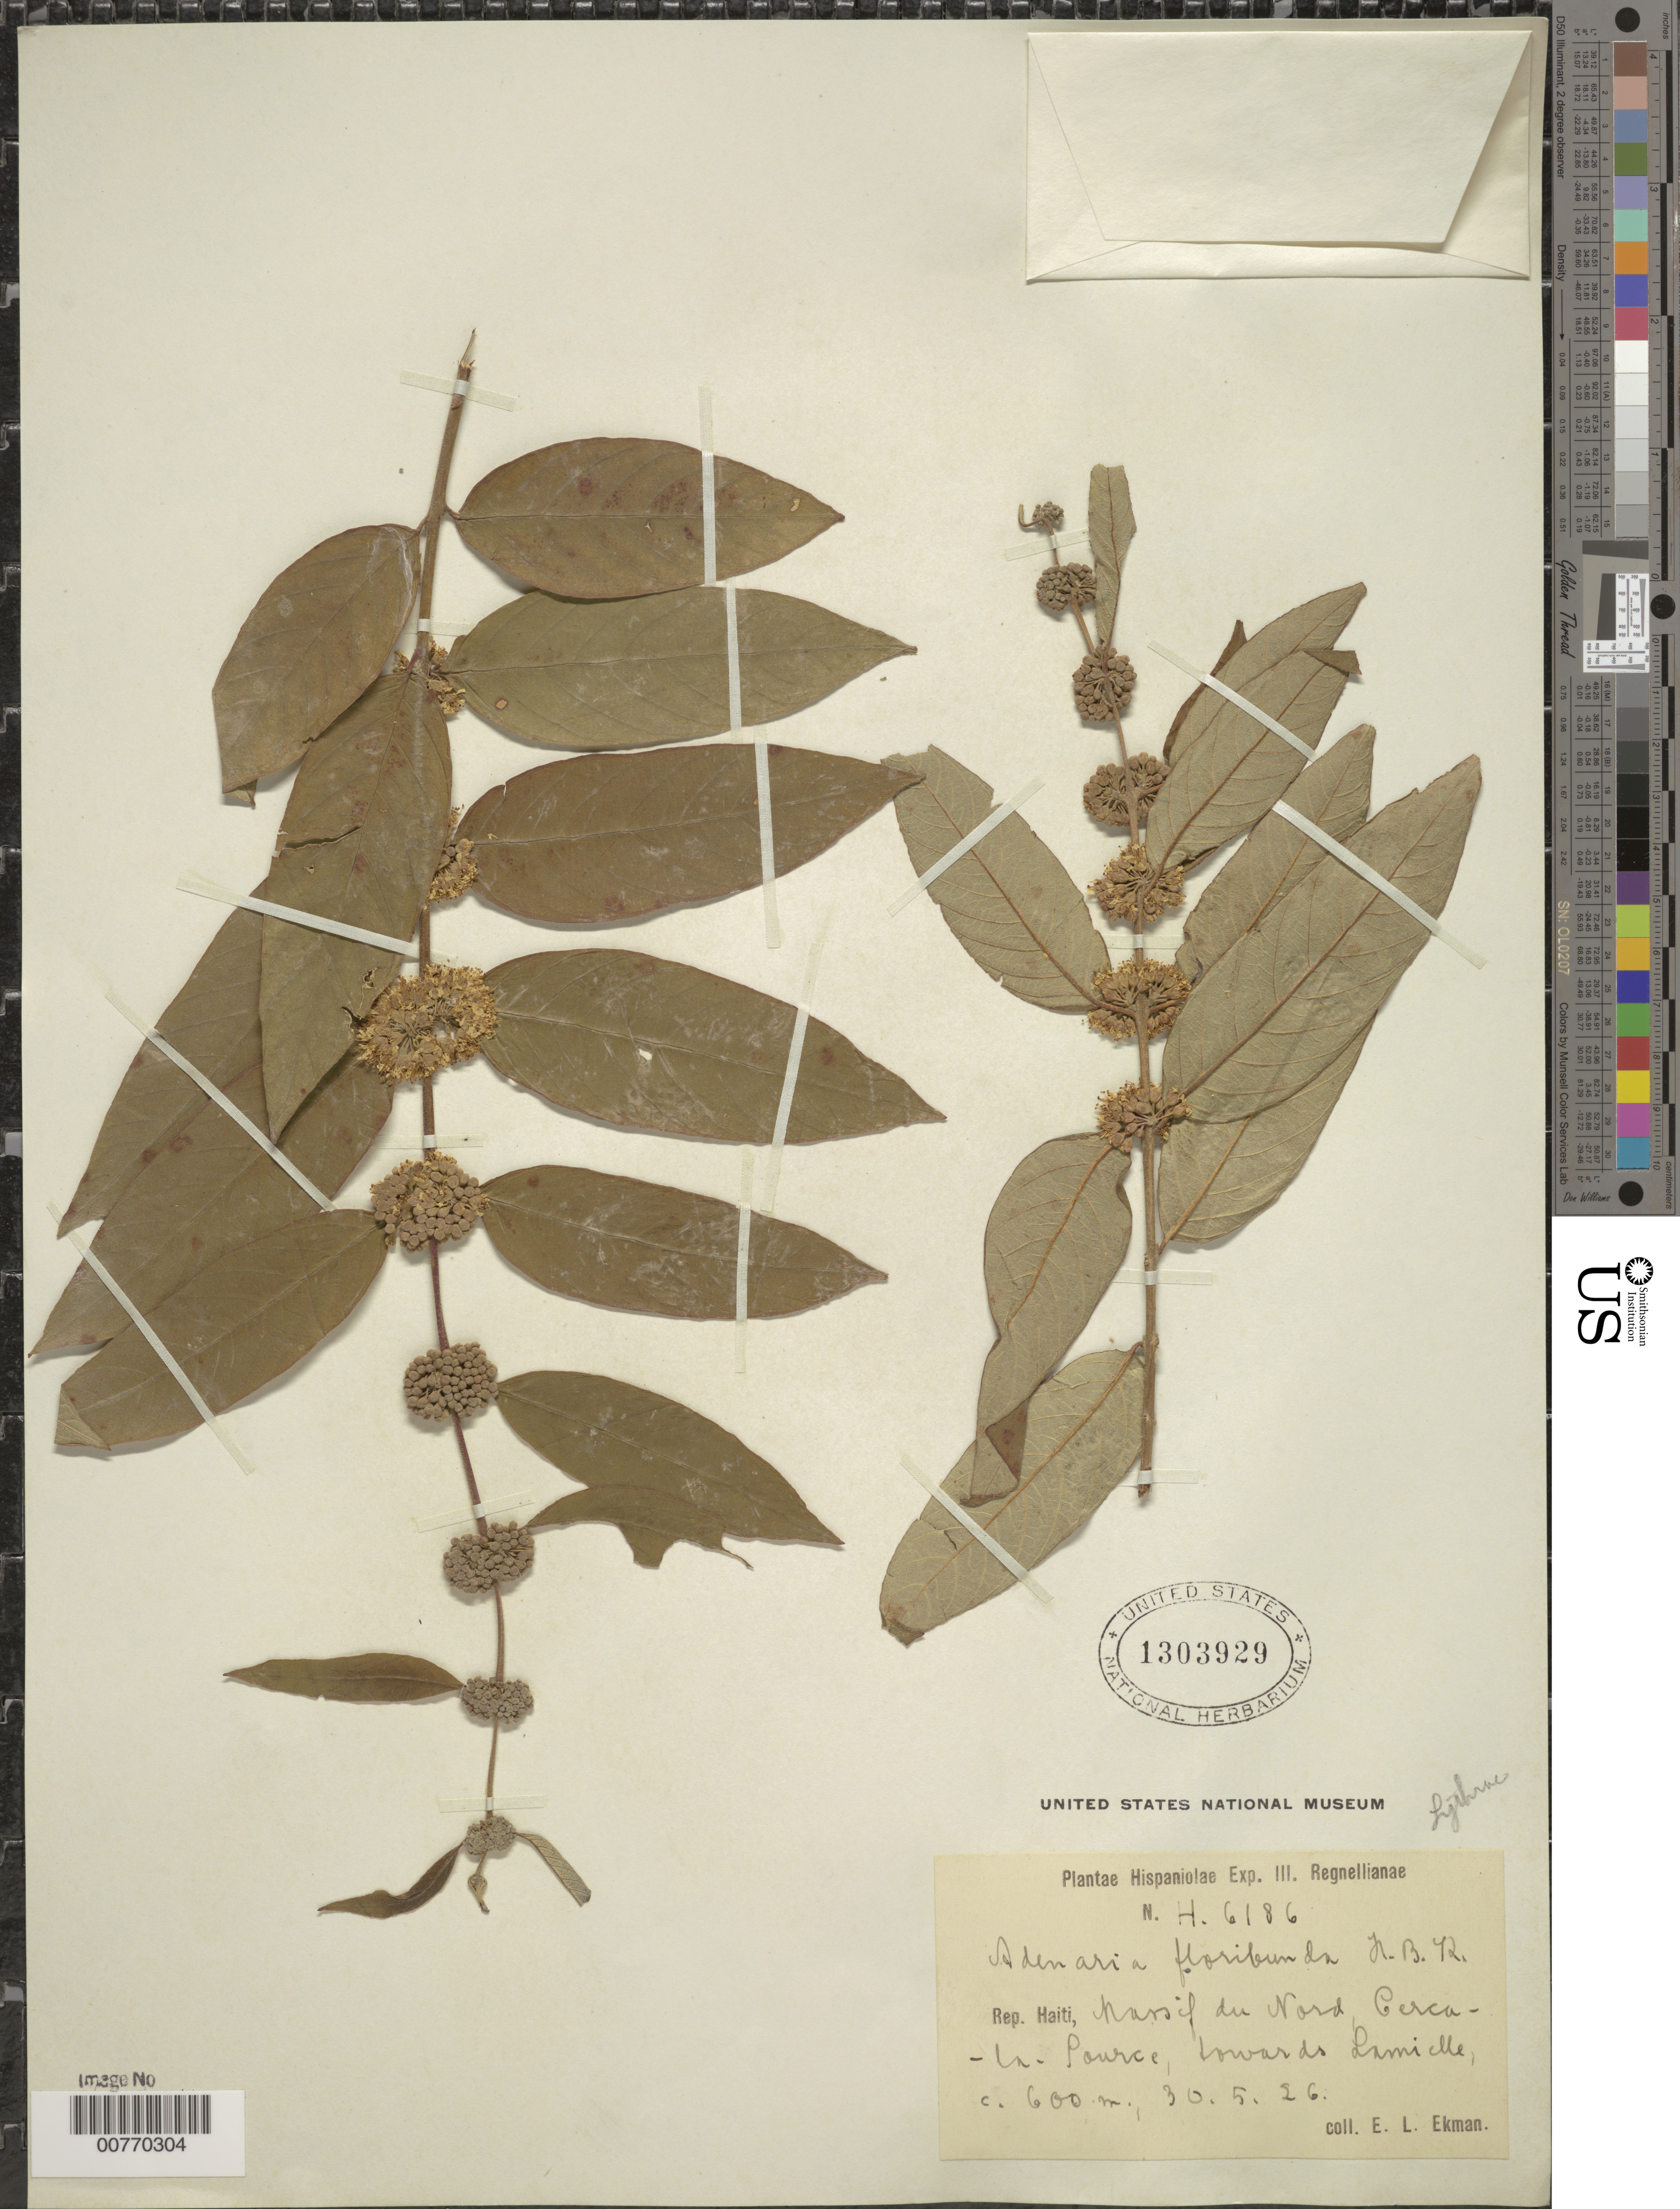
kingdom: Plantae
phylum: Tracheophyta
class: Magnoliopsida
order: Myrtales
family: Lythraceae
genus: Adenaria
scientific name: Adenaria floribunda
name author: Kunth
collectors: E. L. Ekman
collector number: H 6186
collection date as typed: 30 May 1926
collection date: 1926-05-30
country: Haiti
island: Hispaniola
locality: Massif du Nord Cerca-ln-Pource, towards Lamielle.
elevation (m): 600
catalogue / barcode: US 1303929